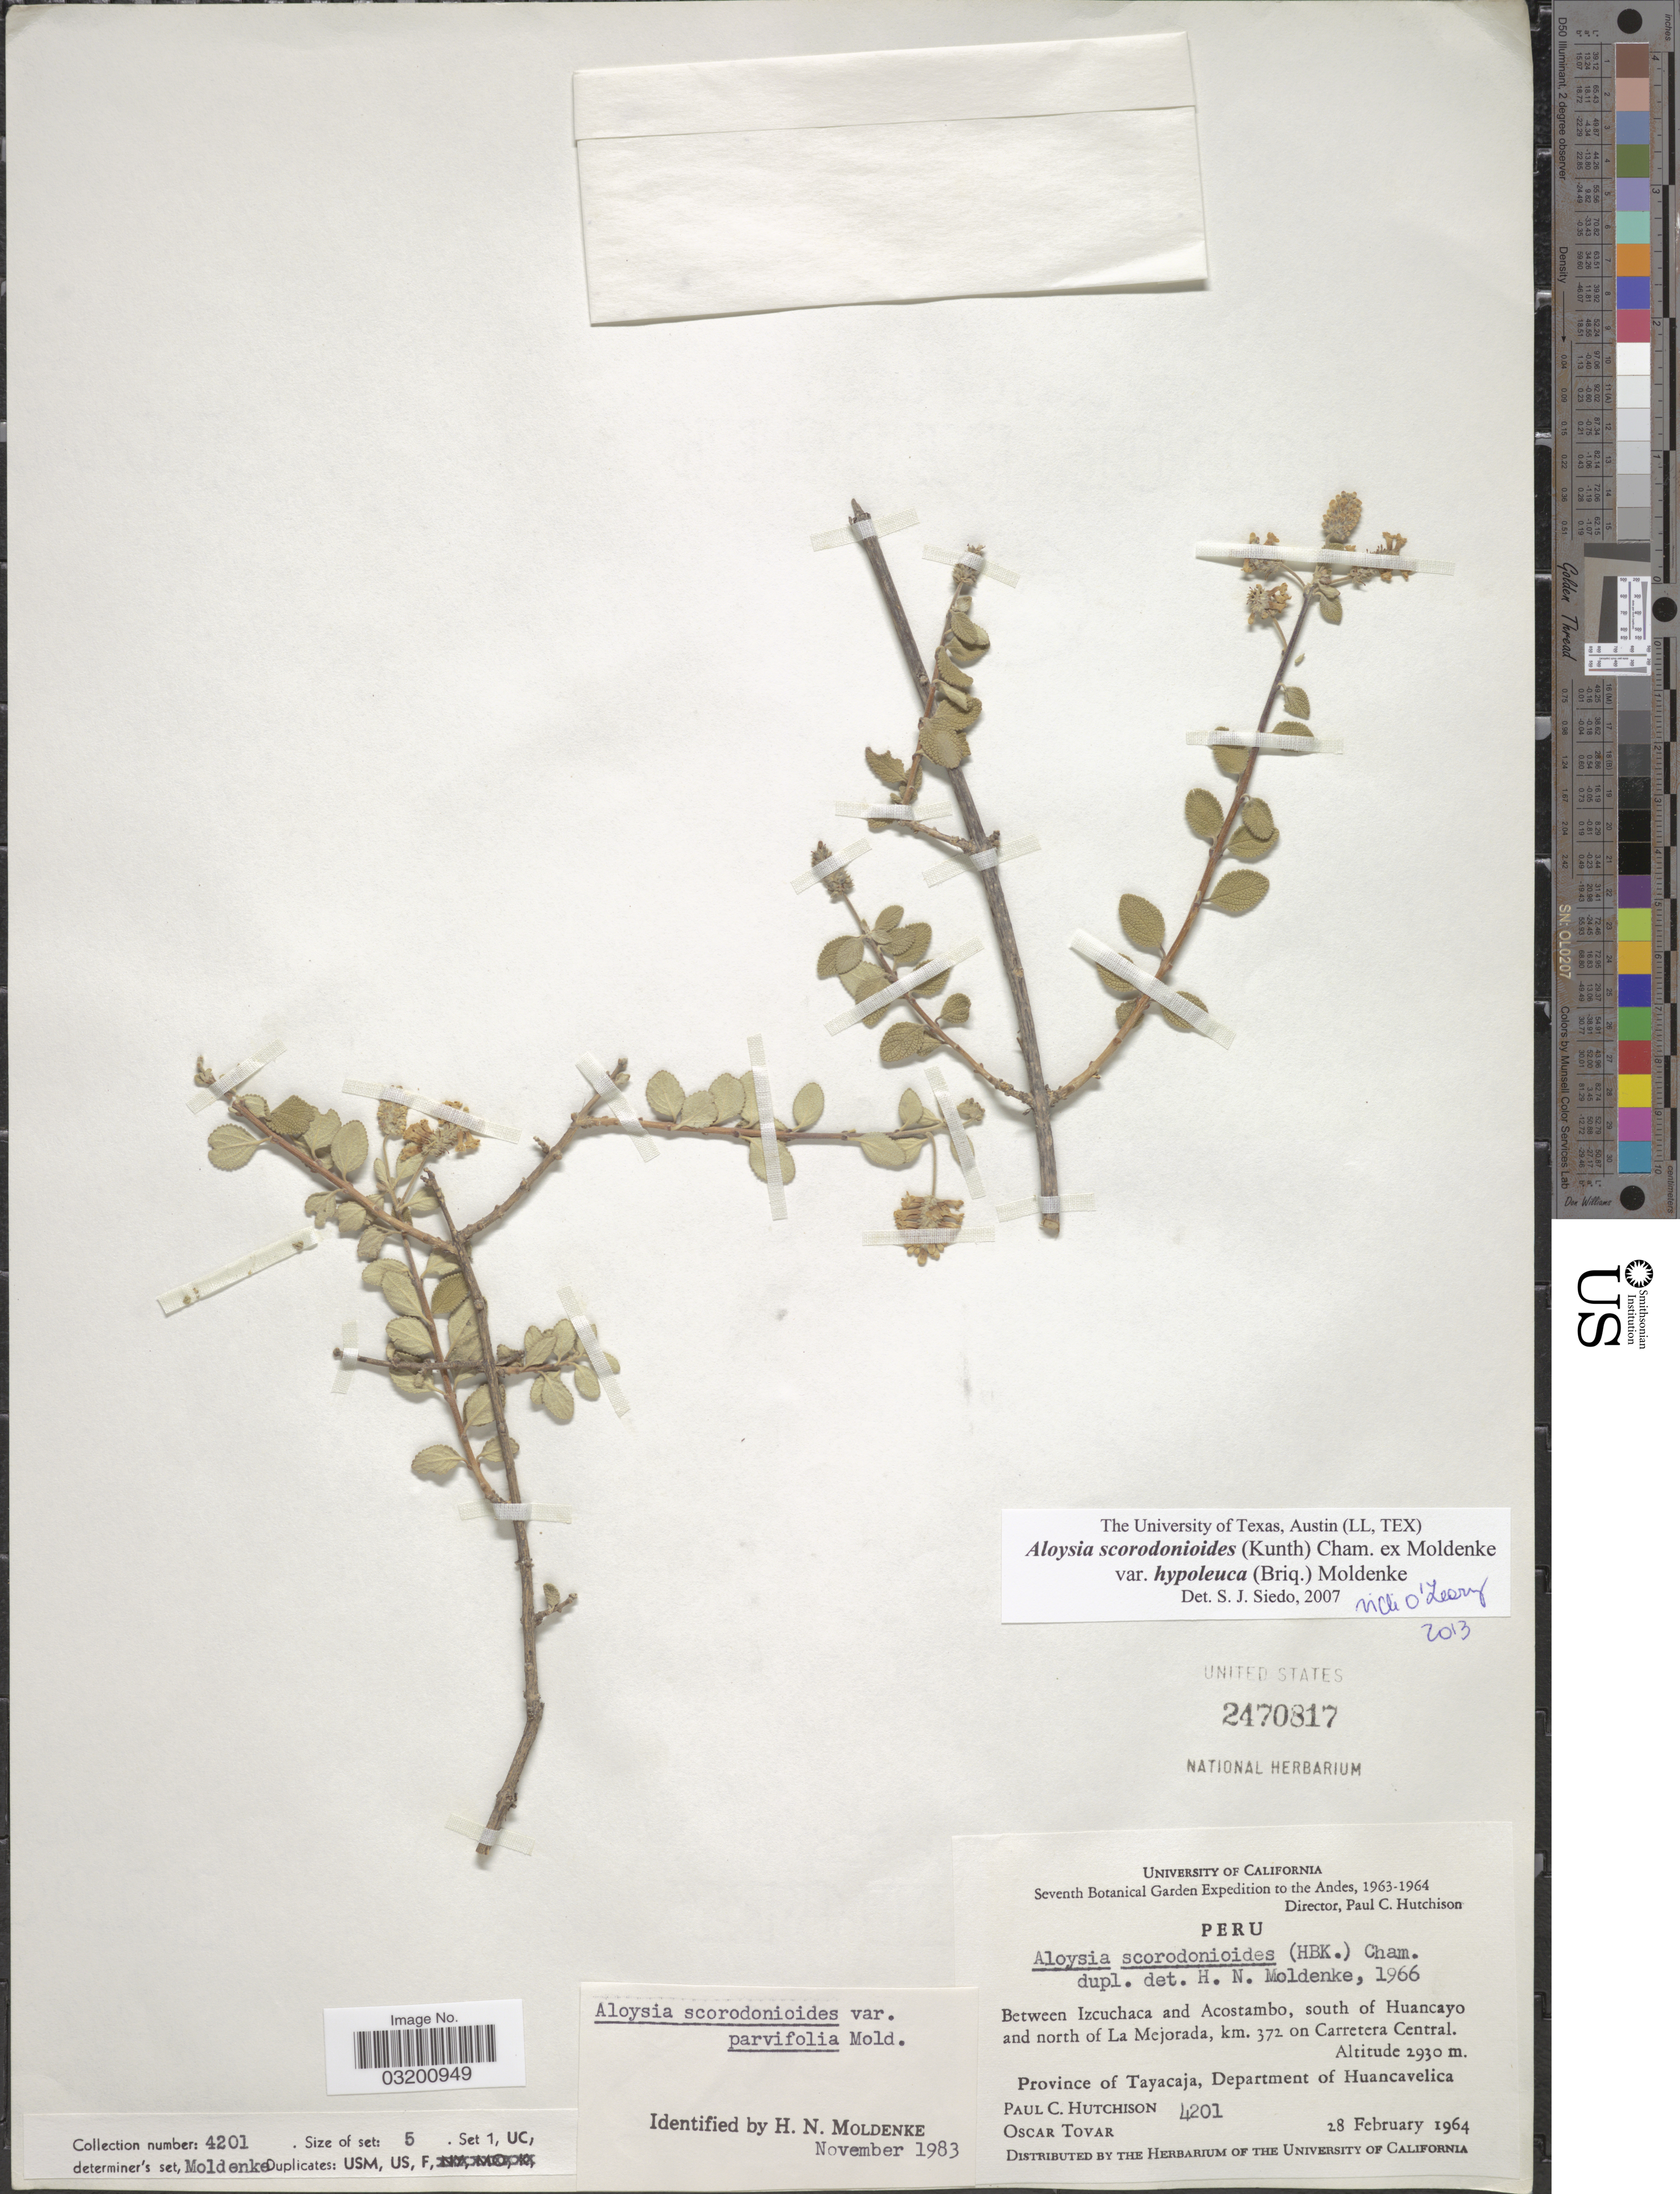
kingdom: Plantae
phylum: Tracheophyta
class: Magnoliopsida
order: Lamiales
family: Verbenaceae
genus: Aloysia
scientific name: Aloysia scorodonioides var. hypoleuca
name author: (Briq.) Moldenke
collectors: P. C. Hutchison & Ó. Tovar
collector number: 4201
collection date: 1964-02-28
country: Peru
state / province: Huancavelica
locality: Andes, Between Izcuchaca and Acostambo, south of Huancayo and north of La Mejorada, km. 372 on Carretera Central. Province of Tayacaja, Department of Huancavelica.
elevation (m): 2930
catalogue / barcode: US 2470817